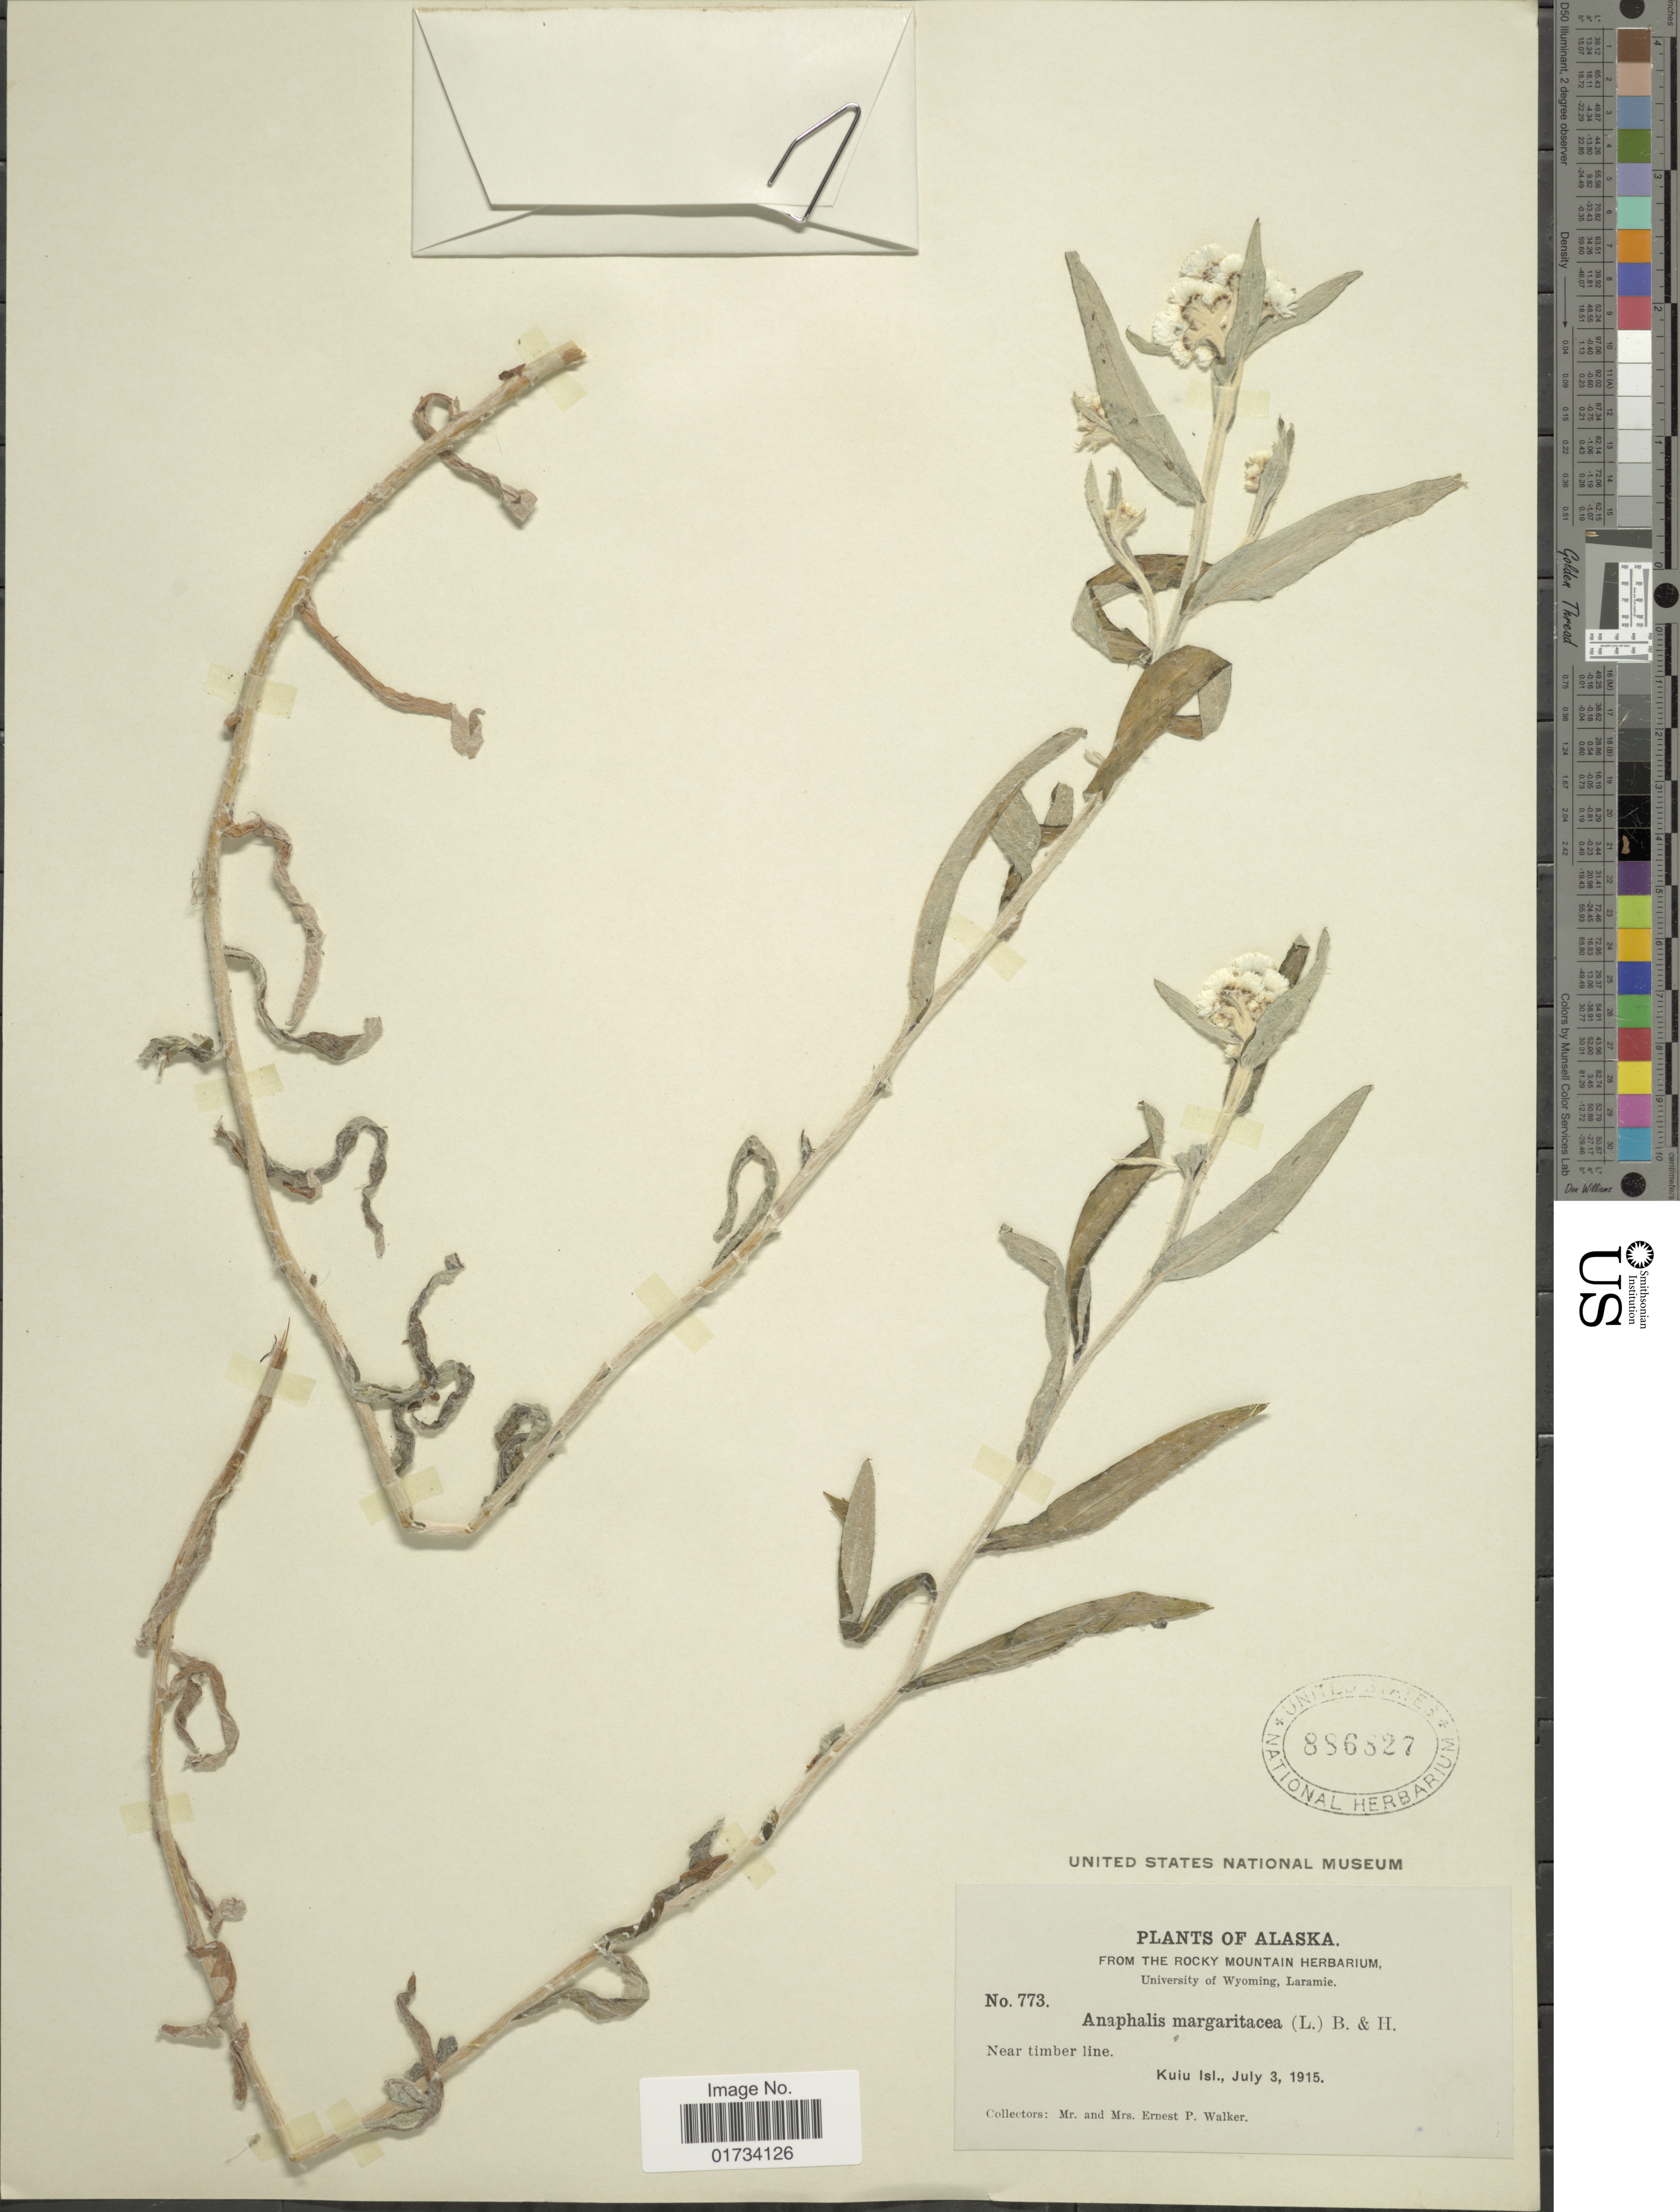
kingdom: Plantae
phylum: Tracheophyta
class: Magnoliopsida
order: Asterales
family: Asteraceae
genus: Anaphalis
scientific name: Anaphalis margaritacea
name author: (L.) Benth. & Hook. f.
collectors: E. P. Walker & E. Walker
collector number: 773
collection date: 1915-07-03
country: United States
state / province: Alaska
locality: Near timberline, Kuiu Isl.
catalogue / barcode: US 886827